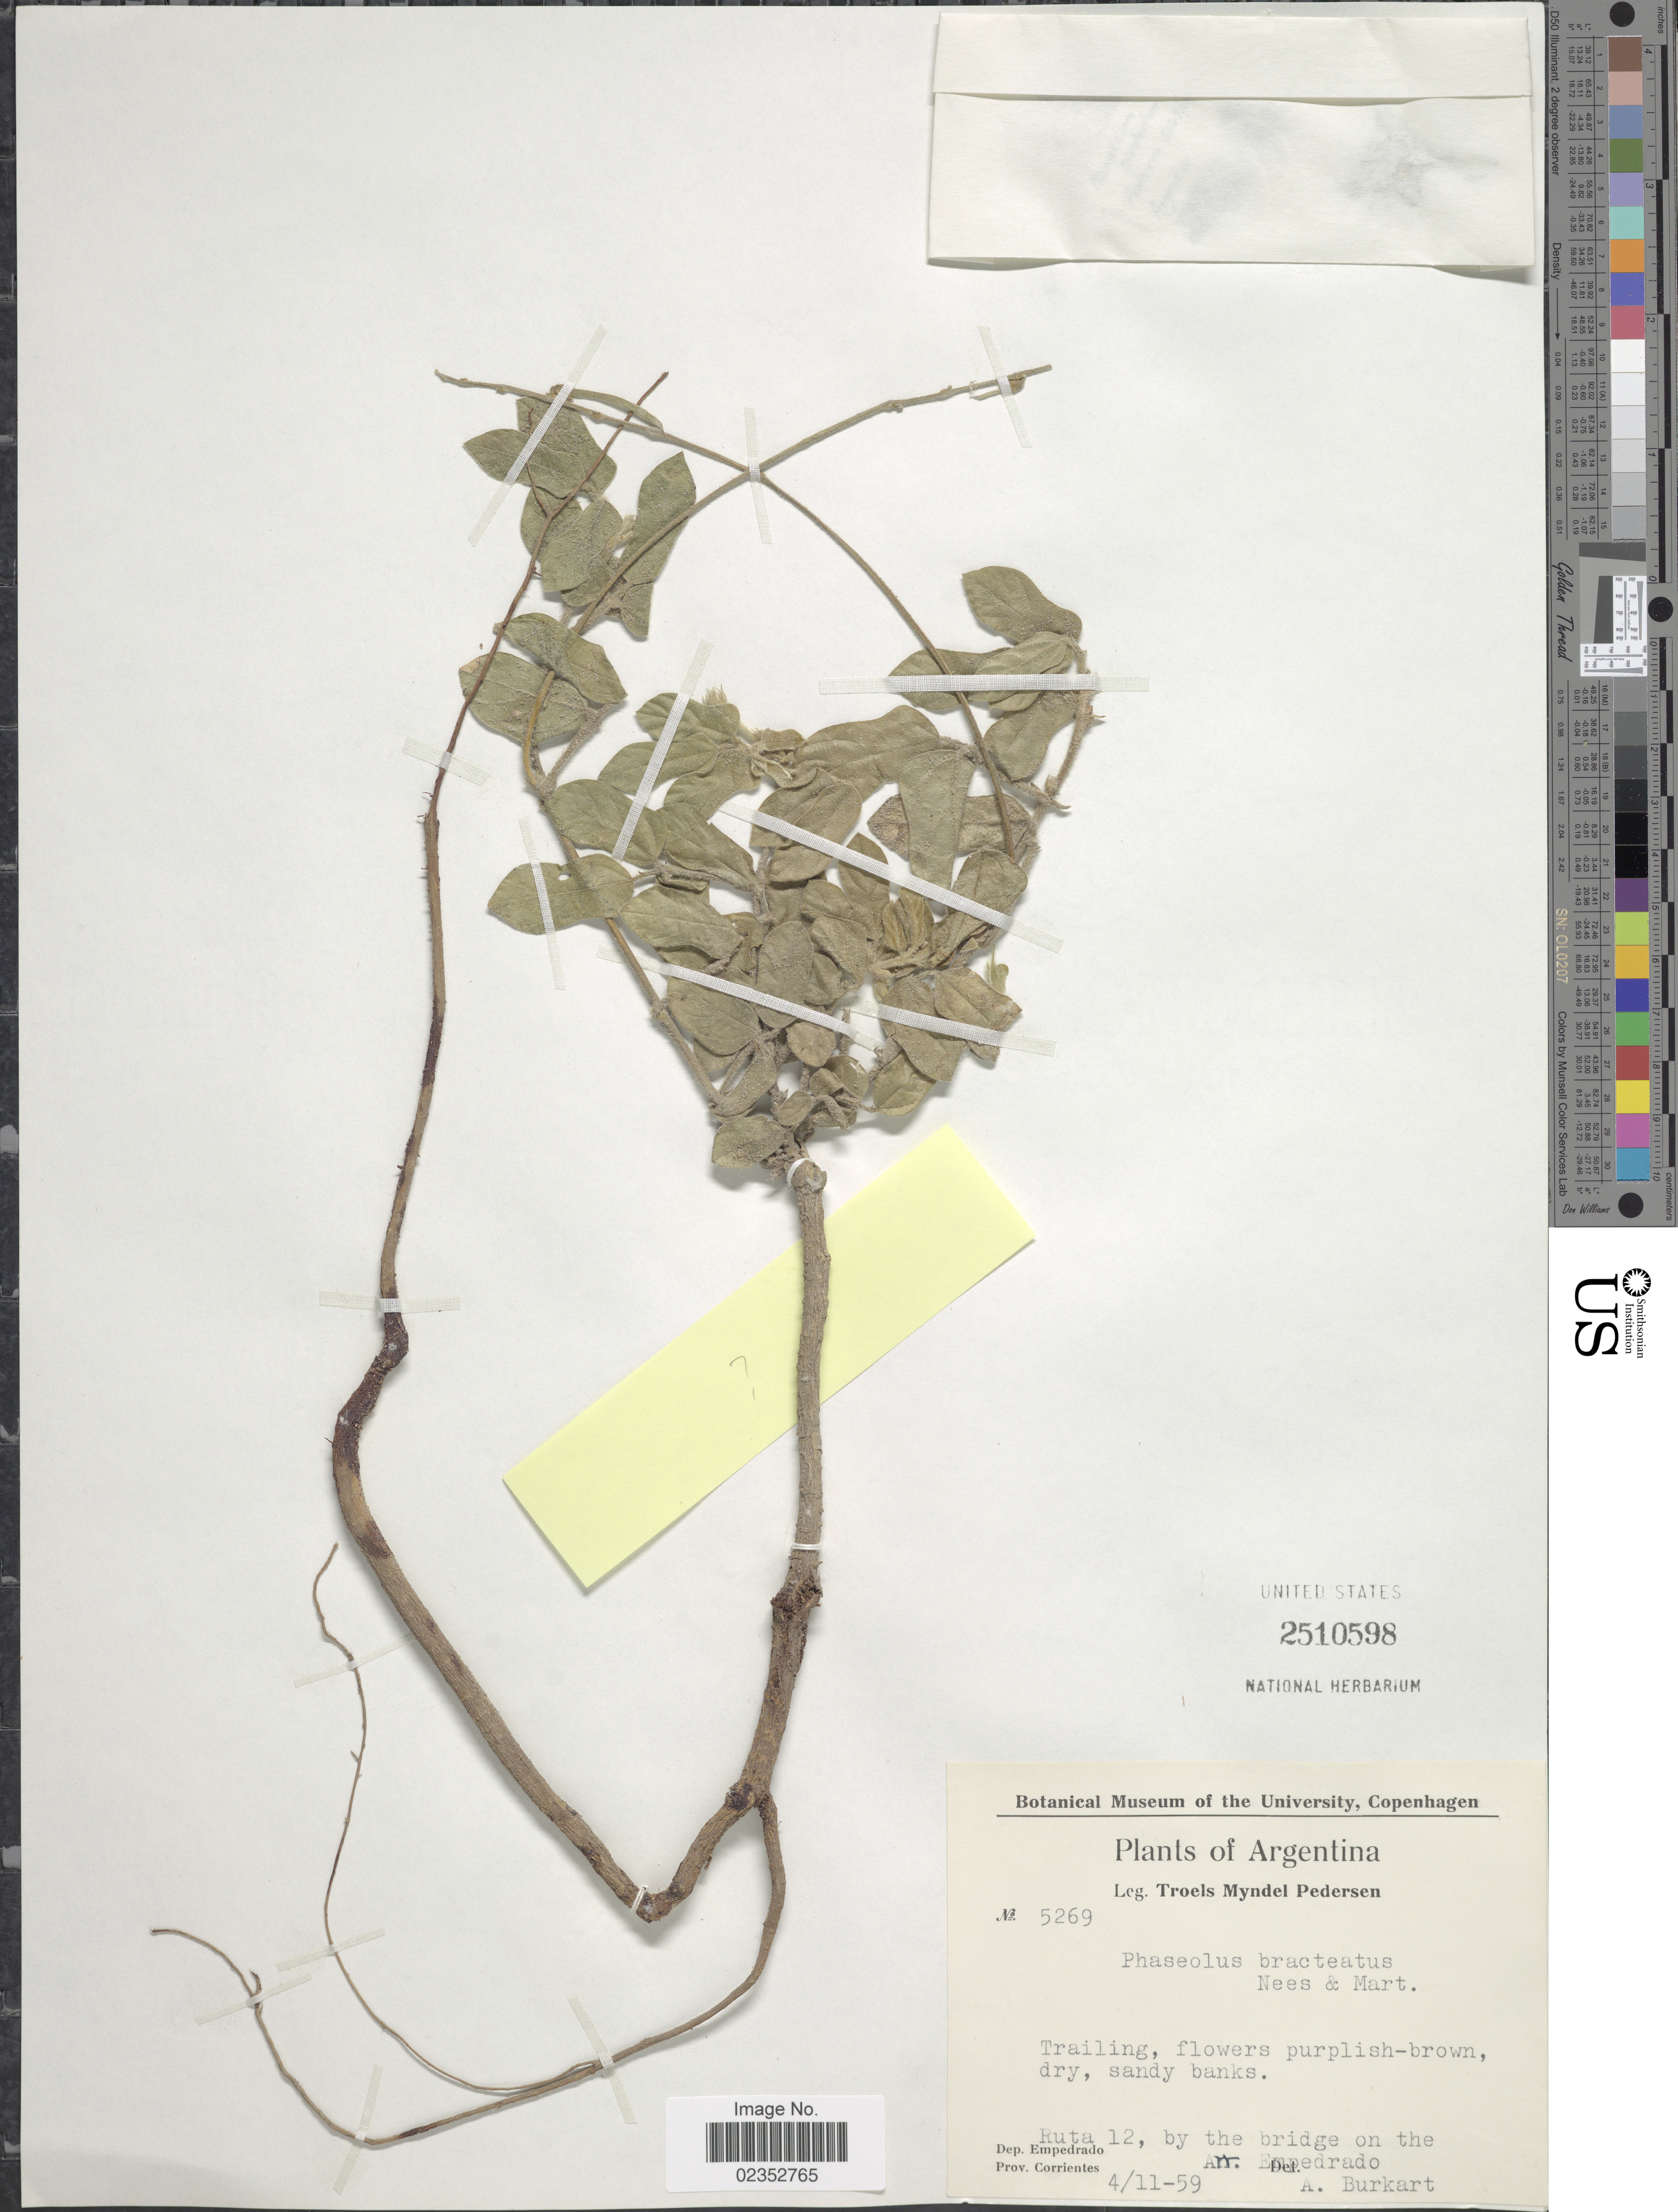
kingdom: Plantae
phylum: Tracheophyta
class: Magnoliopsida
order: Fabales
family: Fabaceae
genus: Macroptilium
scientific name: Macroptilium erythroloma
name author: (Mart. ex Benth.) Urb.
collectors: T. Pederson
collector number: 5269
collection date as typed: Transcribed d/m/y: 4/11/59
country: Argentina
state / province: Corrientes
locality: Ruta 12, by the bridge on the An Empedrado, Dep. Empedrado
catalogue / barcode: US 2510598